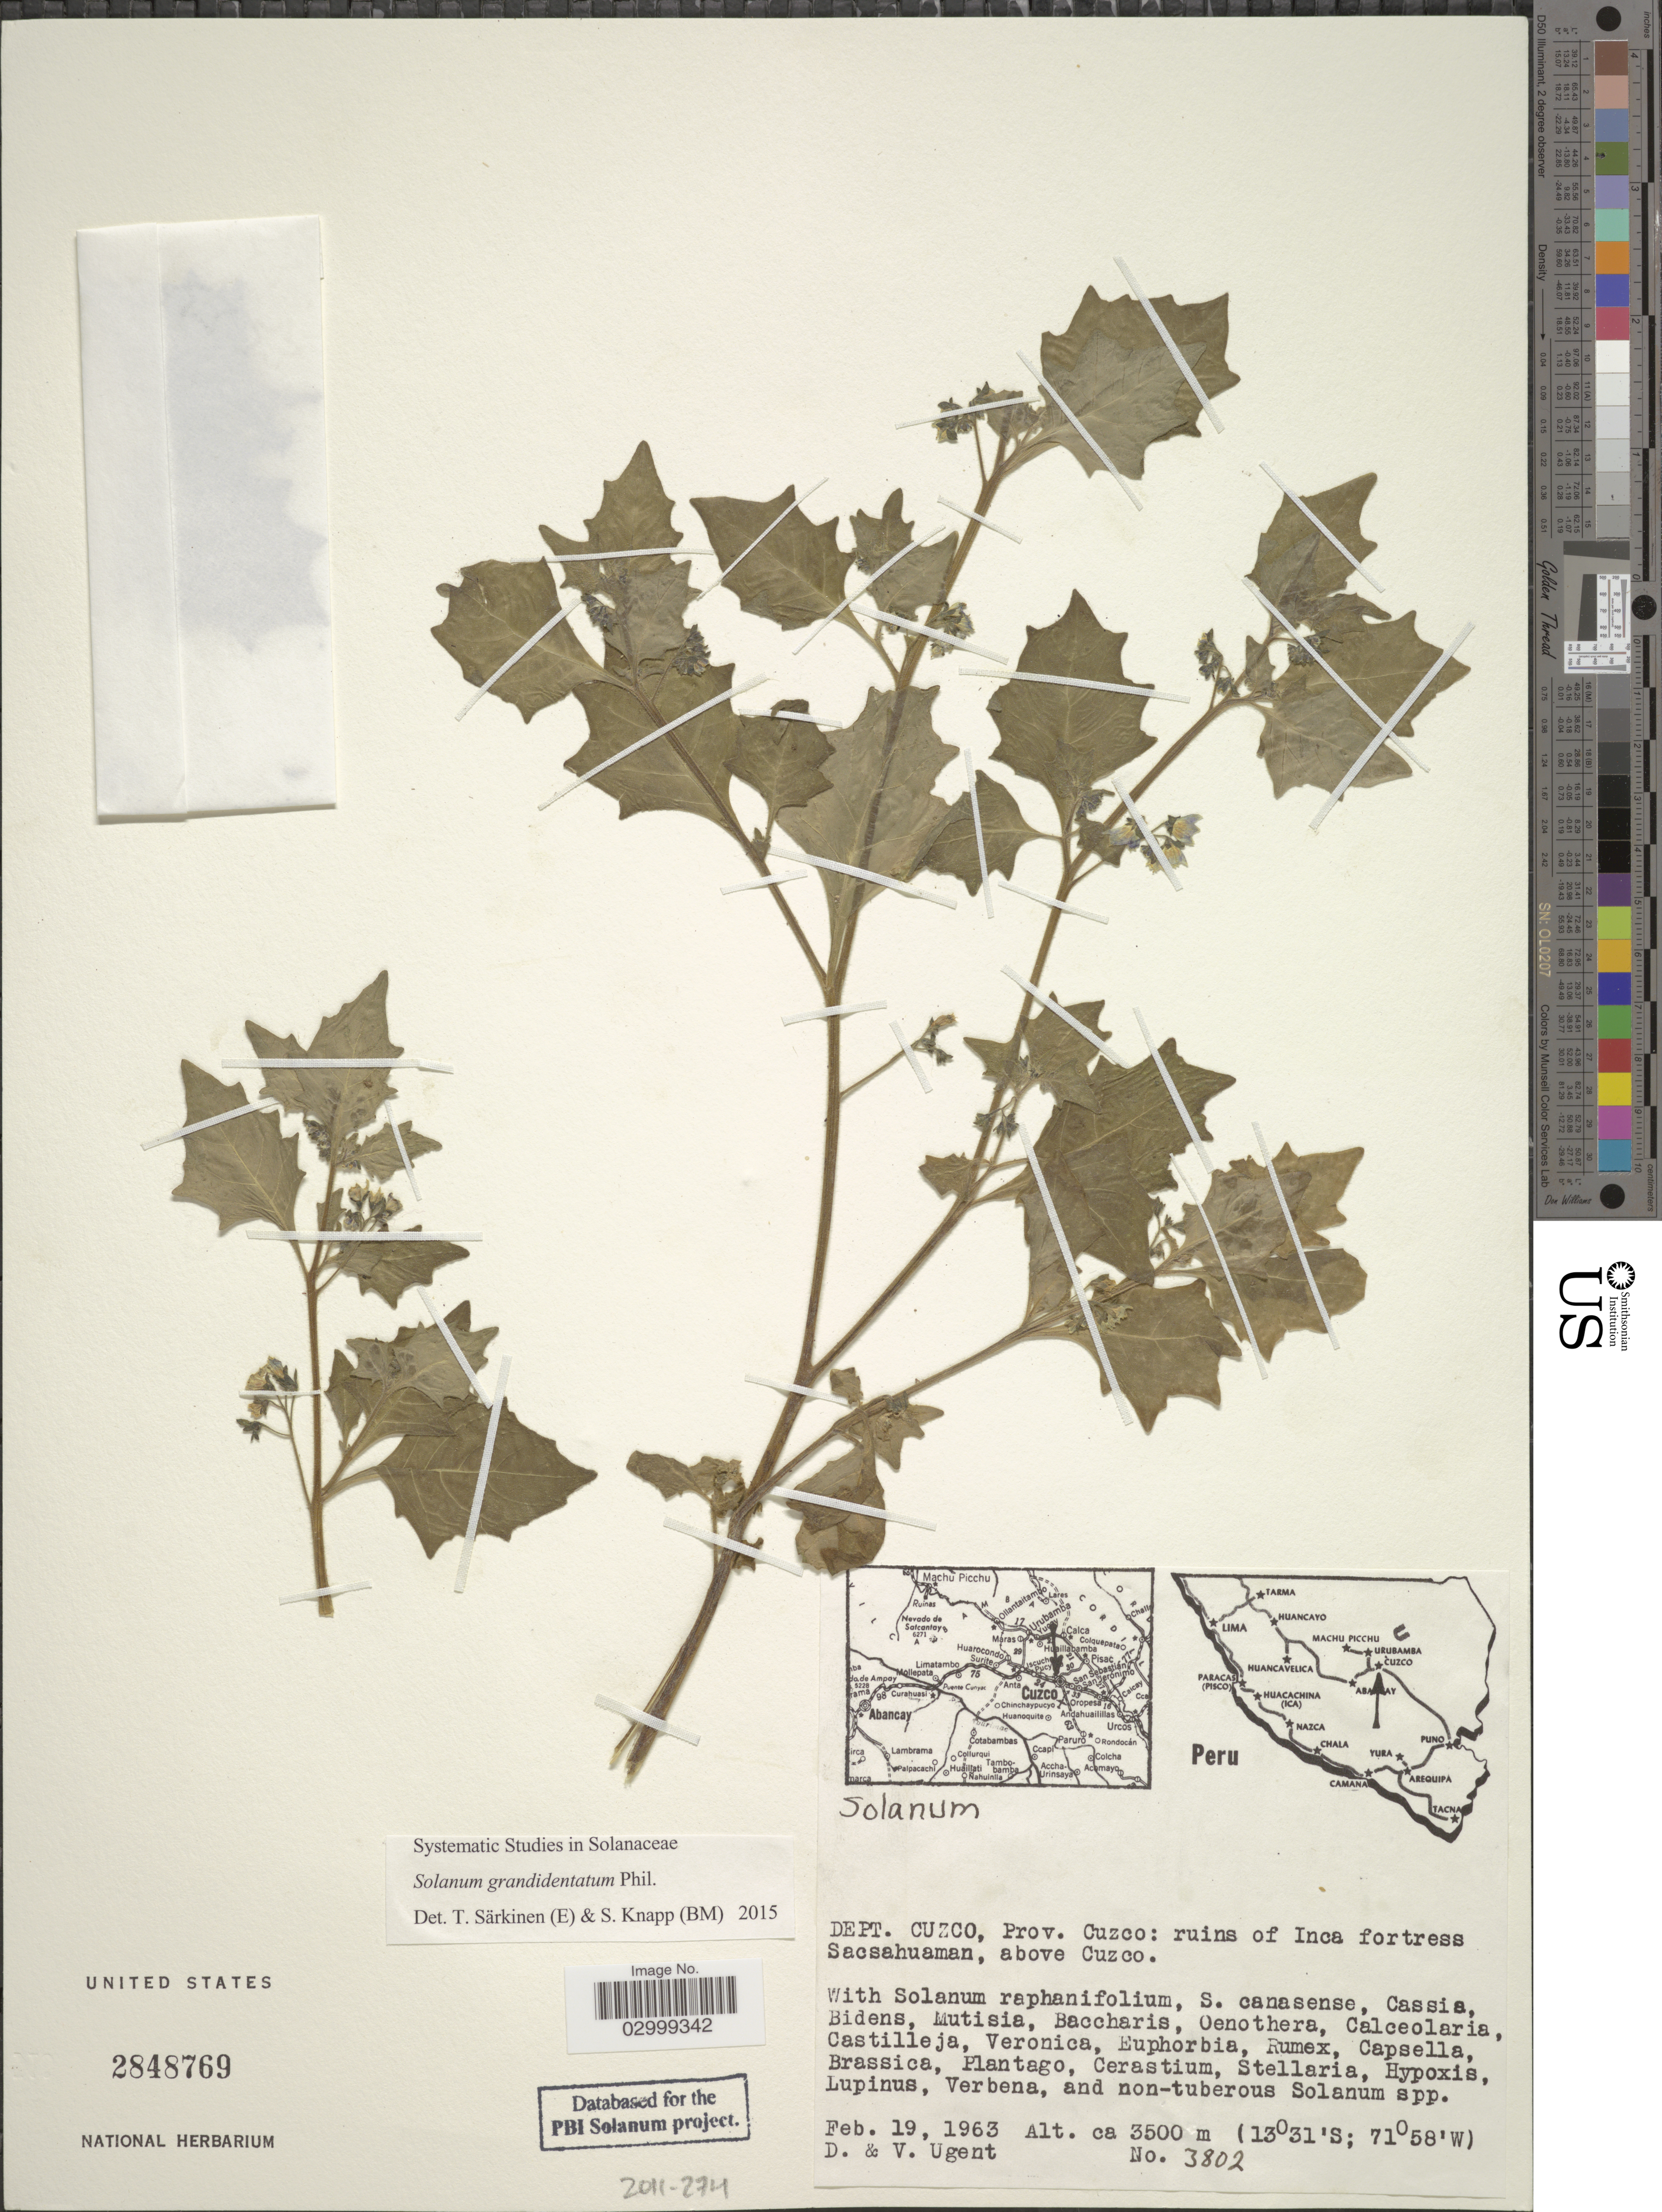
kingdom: Plantae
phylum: Tracheophyta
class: Magnoliopsida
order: Solanales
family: Solanaceae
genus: Solanum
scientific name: Solanum grandidentatum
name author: Phil.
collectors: D. Ugent & V. Ugent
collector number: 3802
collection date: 1963-02-19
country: Peru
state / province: Cusco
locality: Dept. Cuzco: ruins of Inca fortress Sacsahuaman, above Cuzco.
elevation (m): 3500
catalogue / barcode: US 2848769